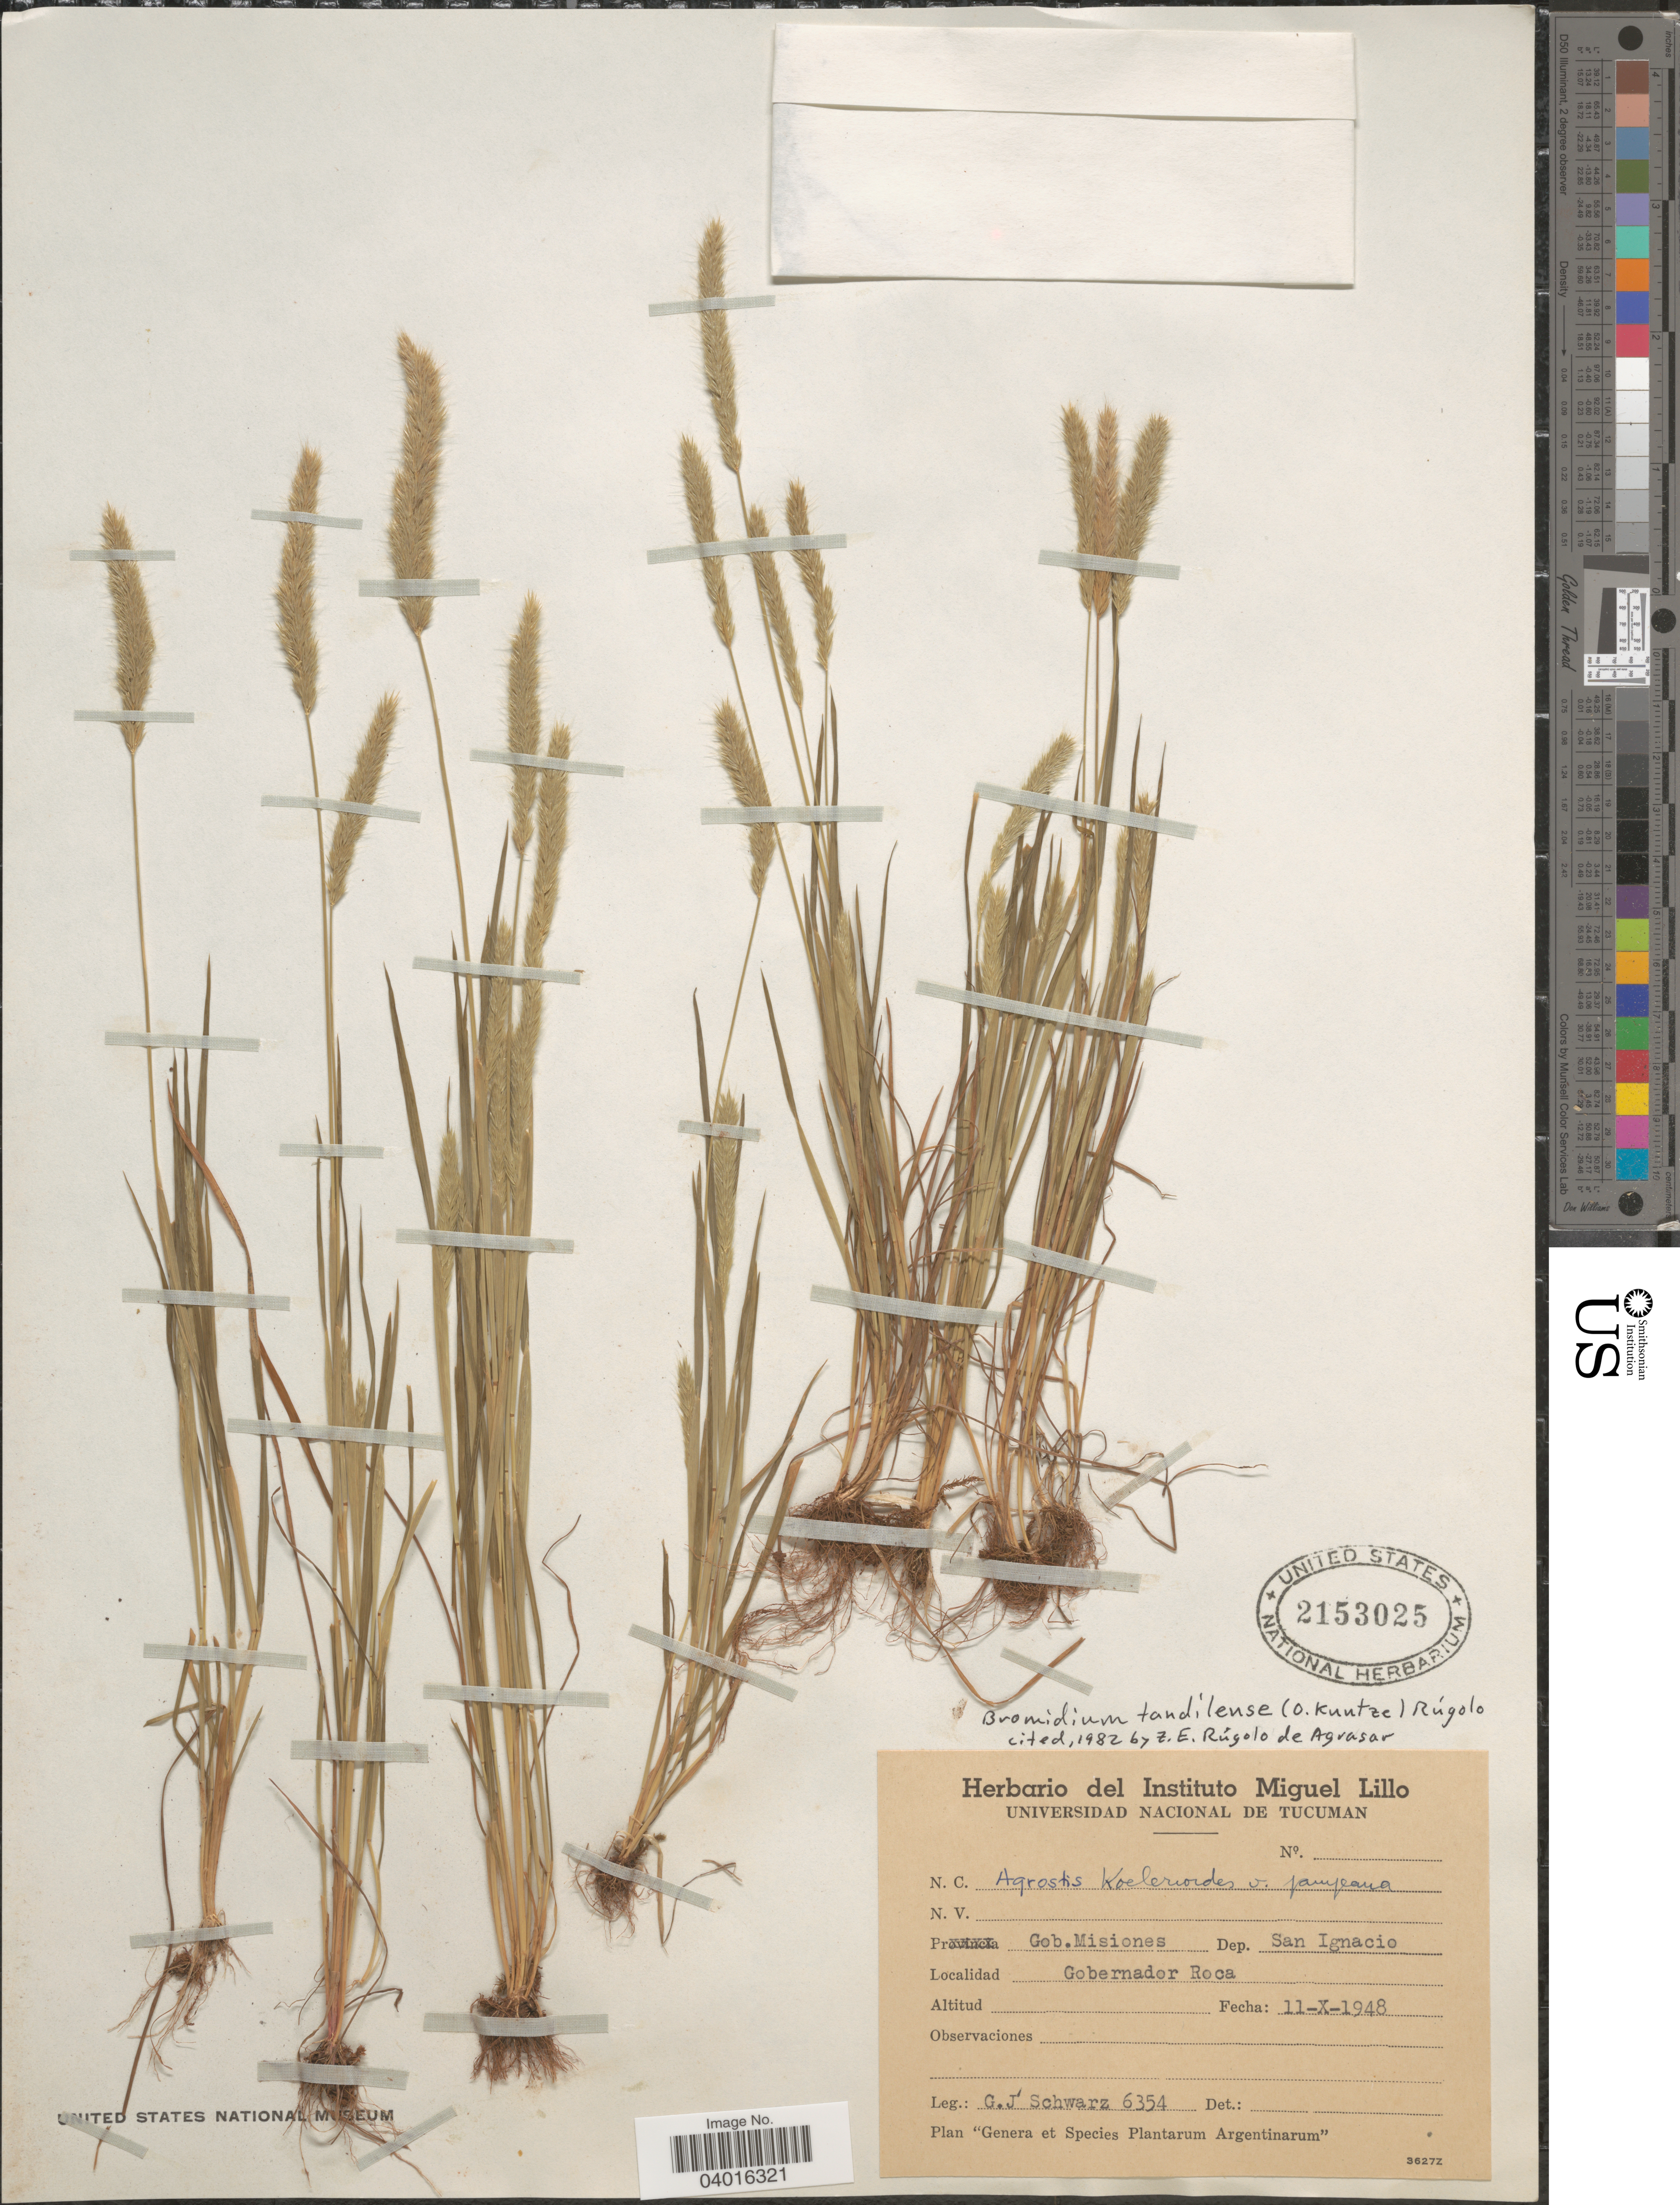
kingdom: Plantae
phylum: Tracheophyta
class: Liliopsida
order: Poales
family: Poaceae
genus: Bromidium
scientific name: Bromidium tandilense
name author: (Kuntze) Rúgolo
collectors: G. J. Schwarz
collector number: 6354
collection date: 1948-10-11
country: Argentina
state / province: Misiones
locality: Gob. Misiones. Dep. San Ignacio. Gobernador Roca.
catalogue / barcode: US 2153025